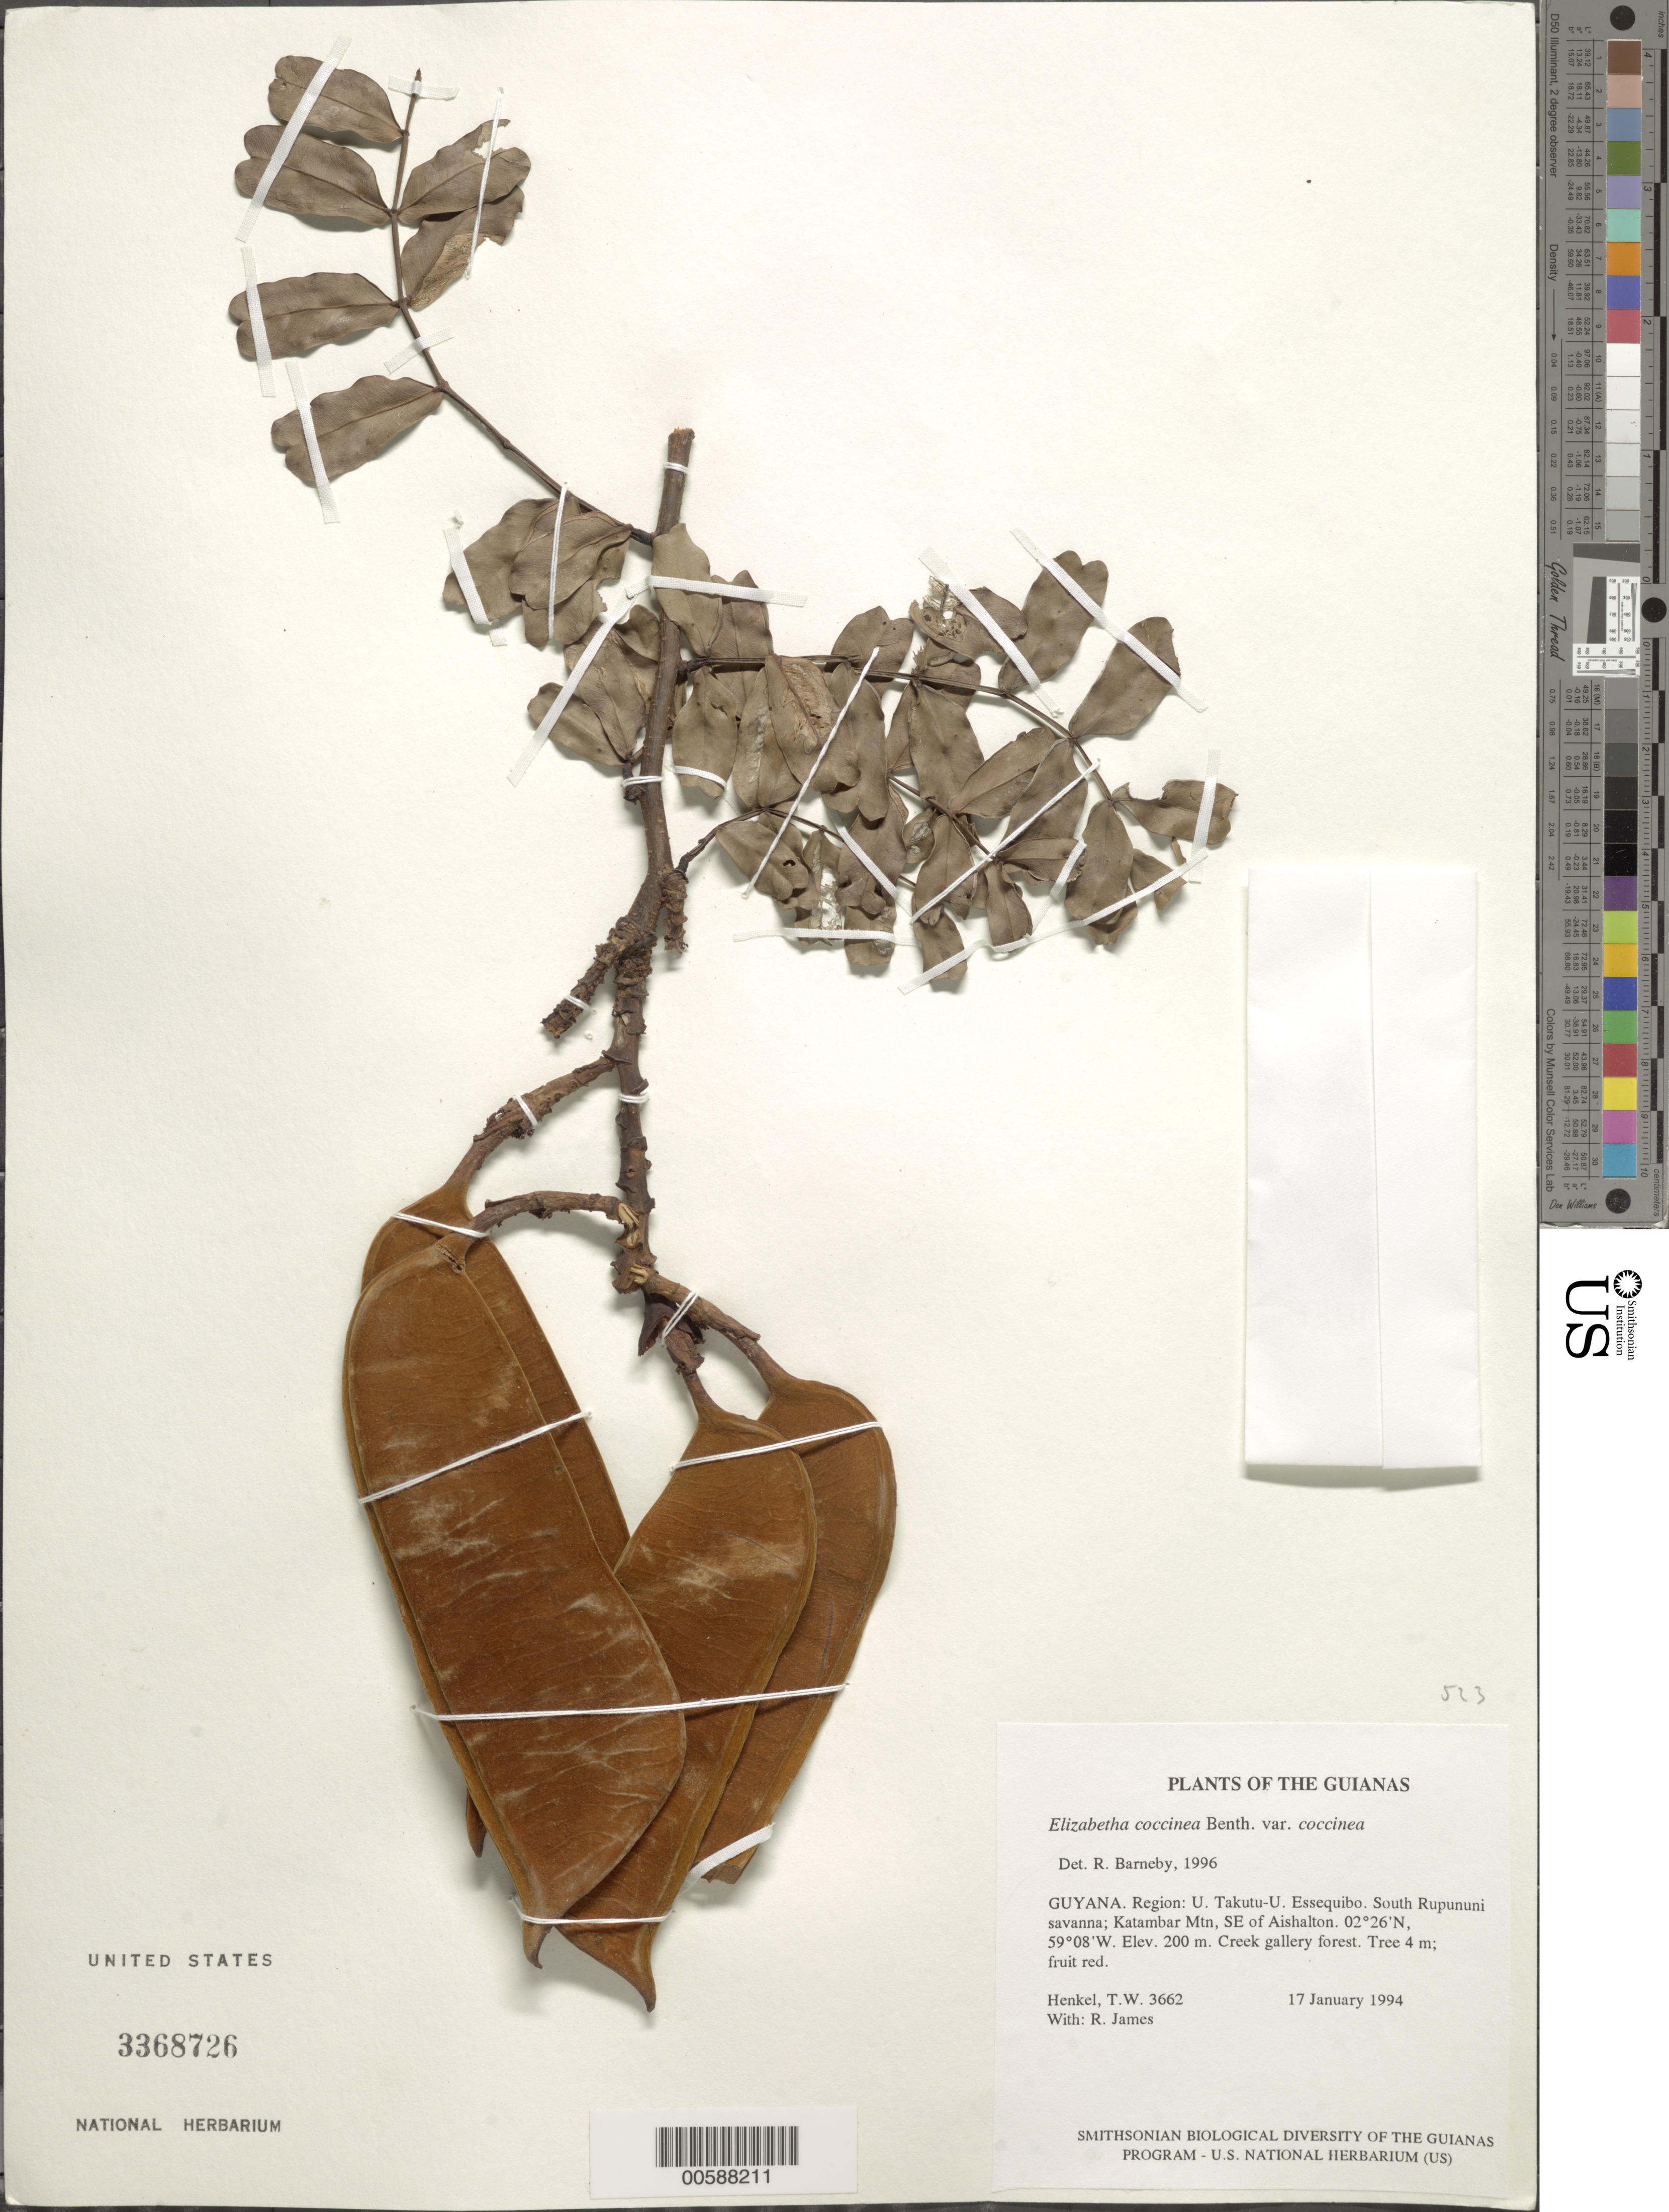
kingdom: Plantae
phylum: Tracheophyta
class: Magnoliopsida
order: Fabales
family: Fabaceae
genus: Elizabetha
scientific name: Elizabetha coccinea var. coccinea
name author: M.R. Schomb. ex Benth.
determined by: Barneby, Rupert C., (NY)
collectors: T. Henkel & R. James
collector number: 3662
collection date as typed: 17 January 1994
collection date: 1994-01-17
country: Guyana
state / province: U. Takutu-U. Essequibo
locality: South Rupununi savanna; Katambar Mtn, SE of Aishalton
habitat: Creek gallery forest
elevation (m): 200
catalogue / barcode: US 3368726